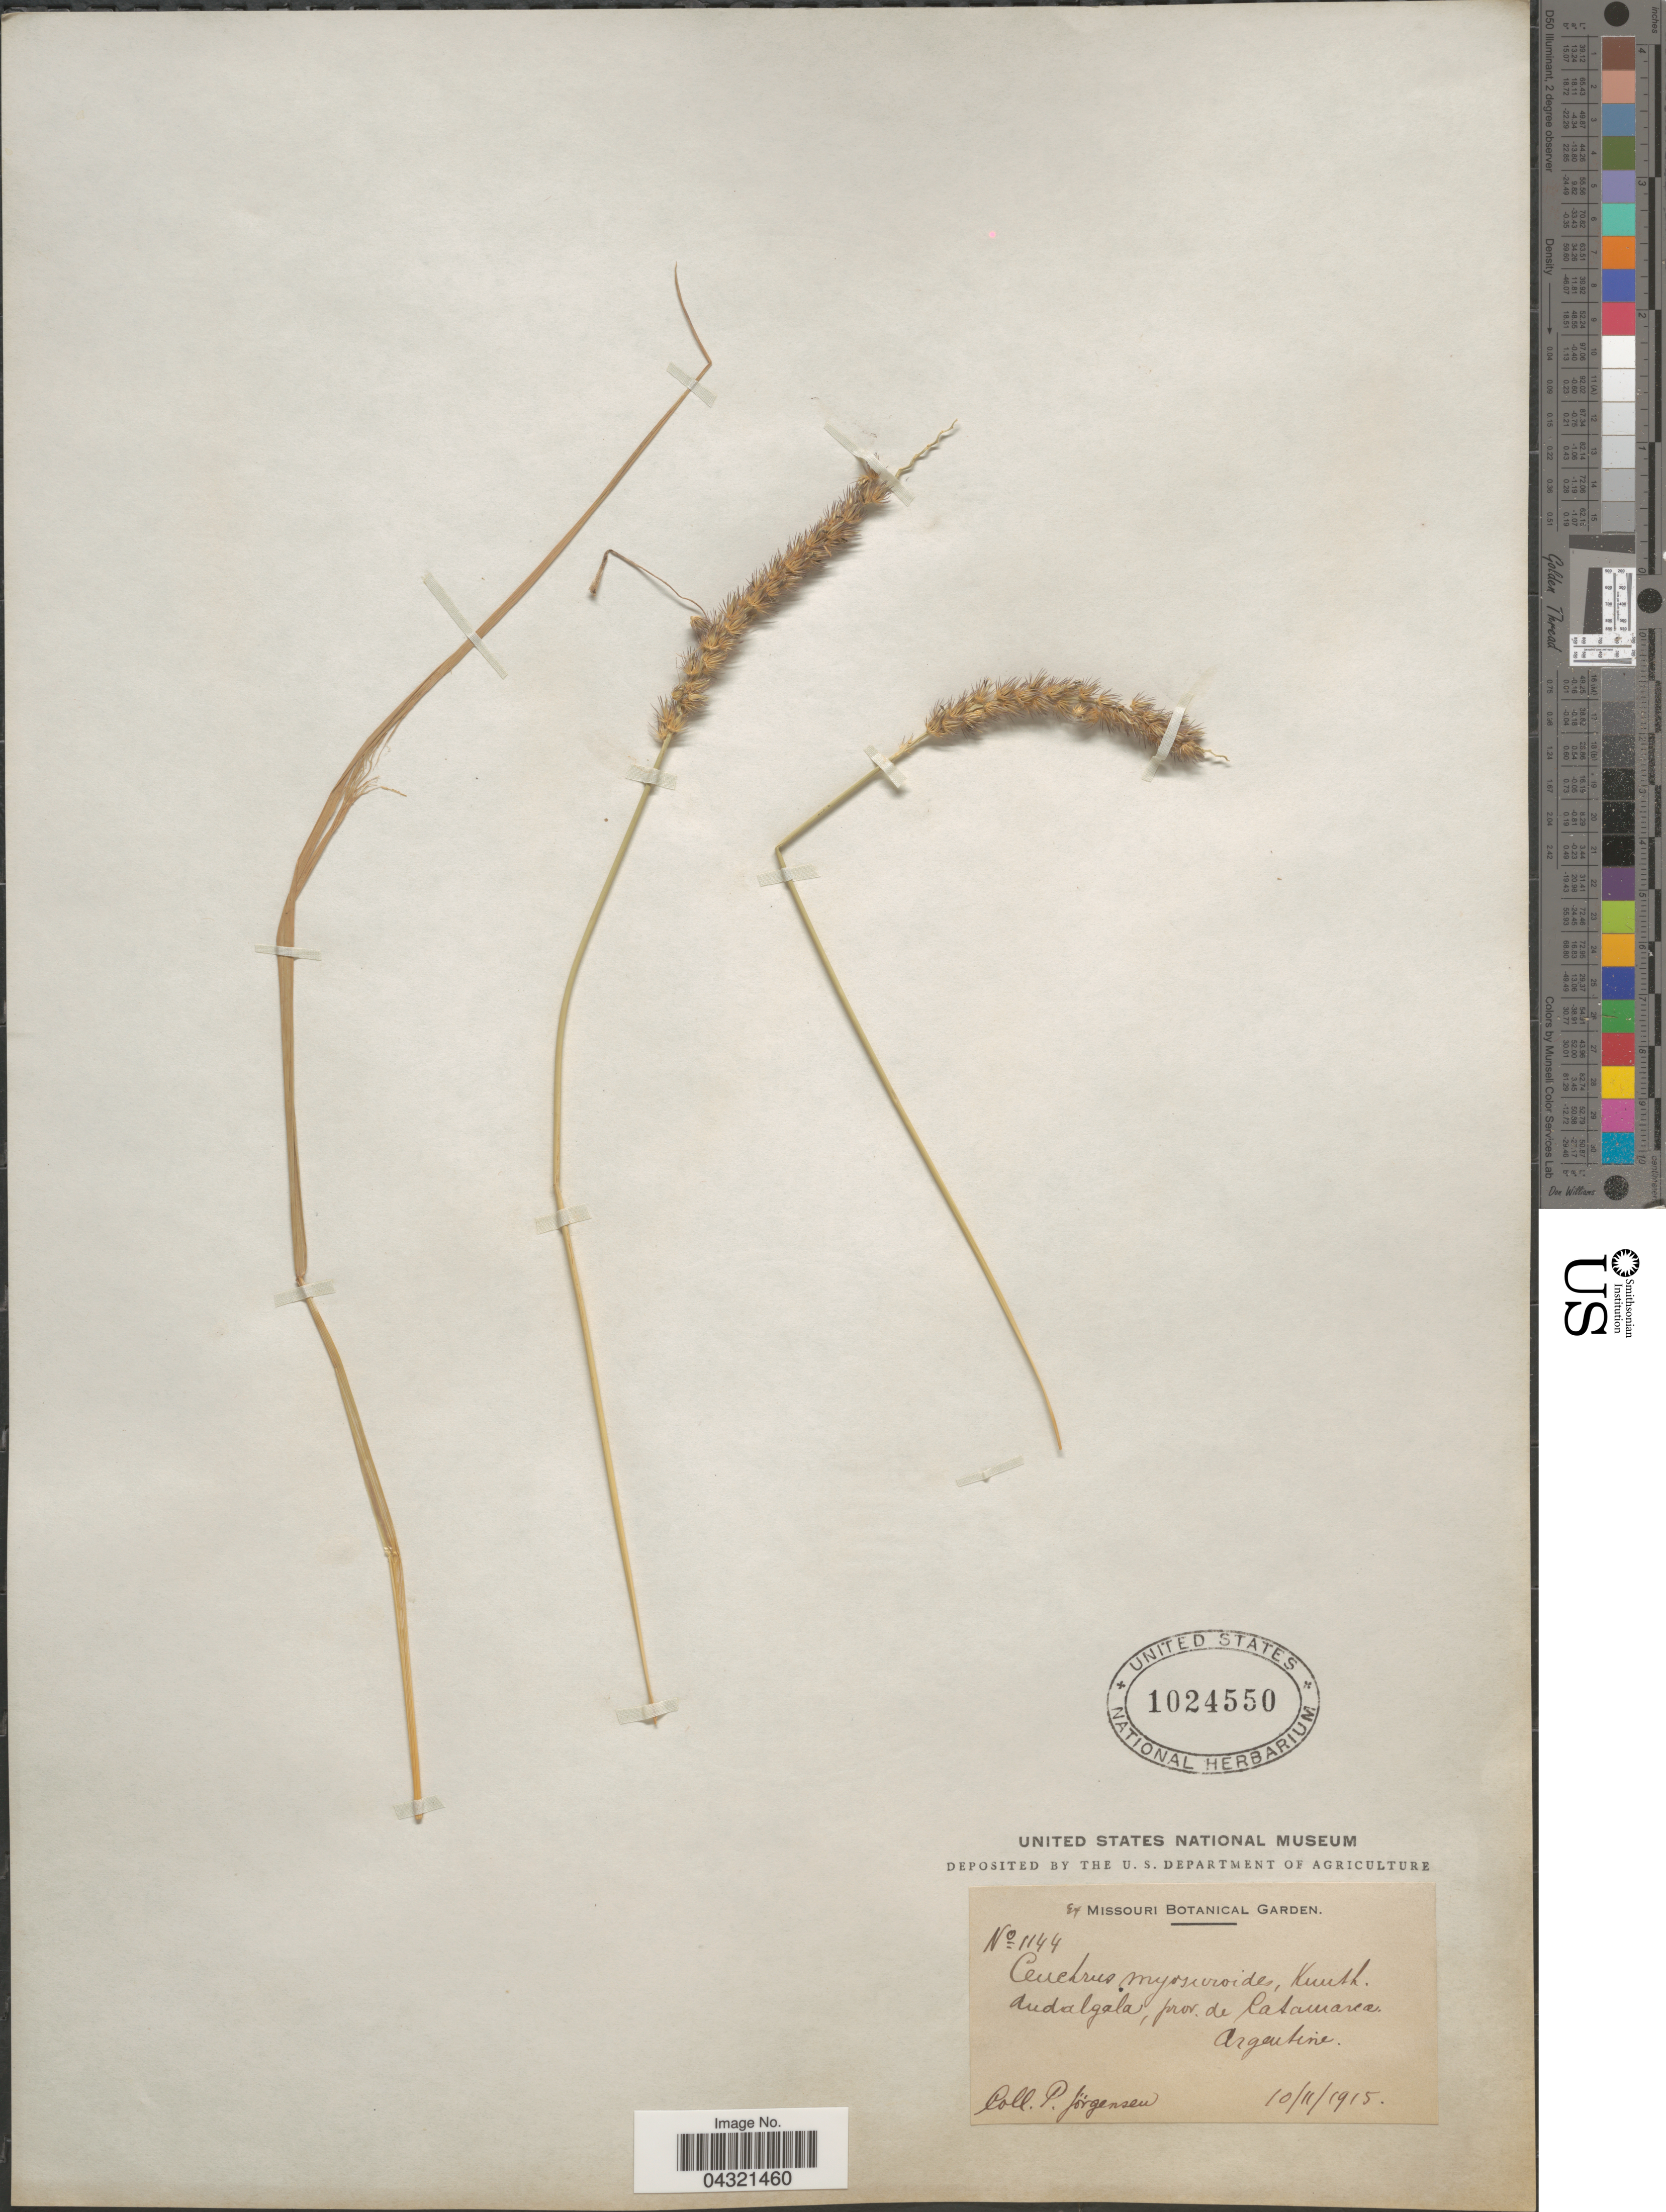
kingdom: Plantae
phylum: Tracheophyta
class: Liliopsida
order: Poales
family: Poaceae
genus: Cenchrus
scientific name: Cenchrus myosuroides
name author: Kunth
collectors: P. Jörgensen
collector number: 1144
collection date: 1915-11-10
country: Argentina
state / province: Catamarca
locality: Andalgala.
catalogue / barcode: US 1024550